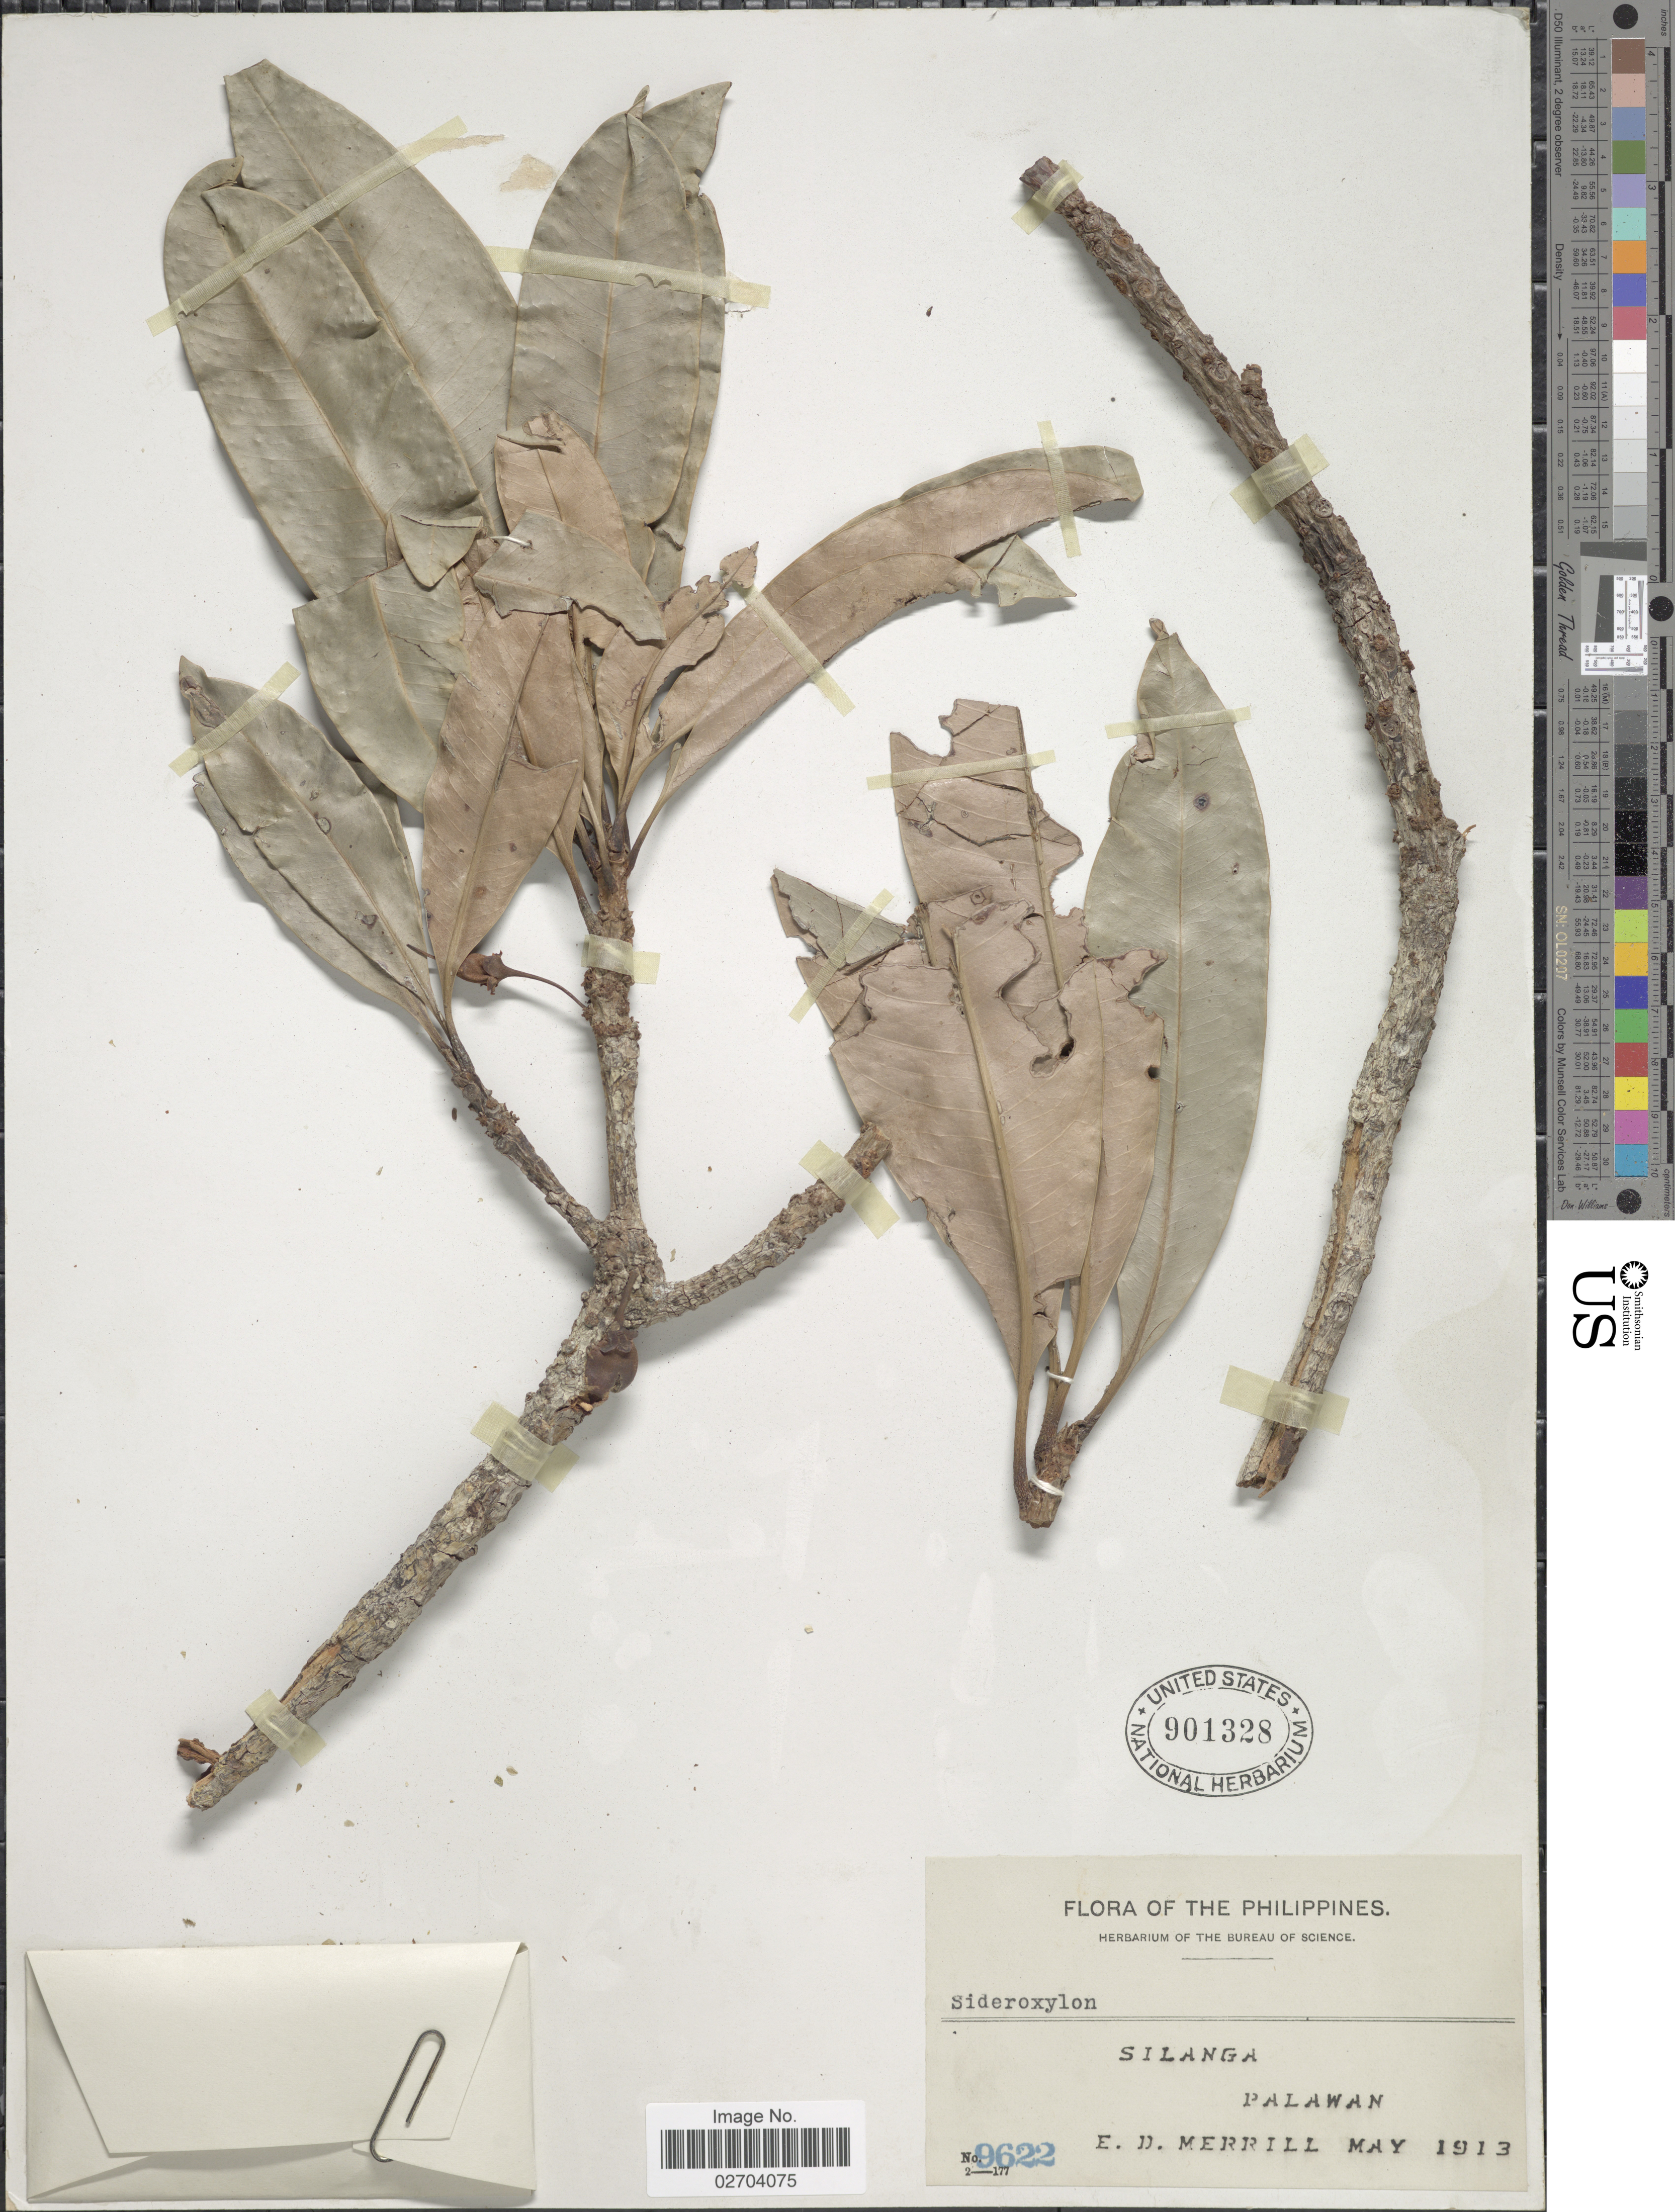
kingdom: Plantae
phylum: Tracheophyta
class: Magnoliopsida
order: Ericales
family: Sapotaceae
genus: Sideroxylon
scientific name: Sideroxylon sp.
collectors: E. D. Merrill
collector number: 9622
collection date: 1913-05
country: Philippines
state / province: Mimaropa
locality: Silanga, Palawan.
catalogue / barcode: US 901328